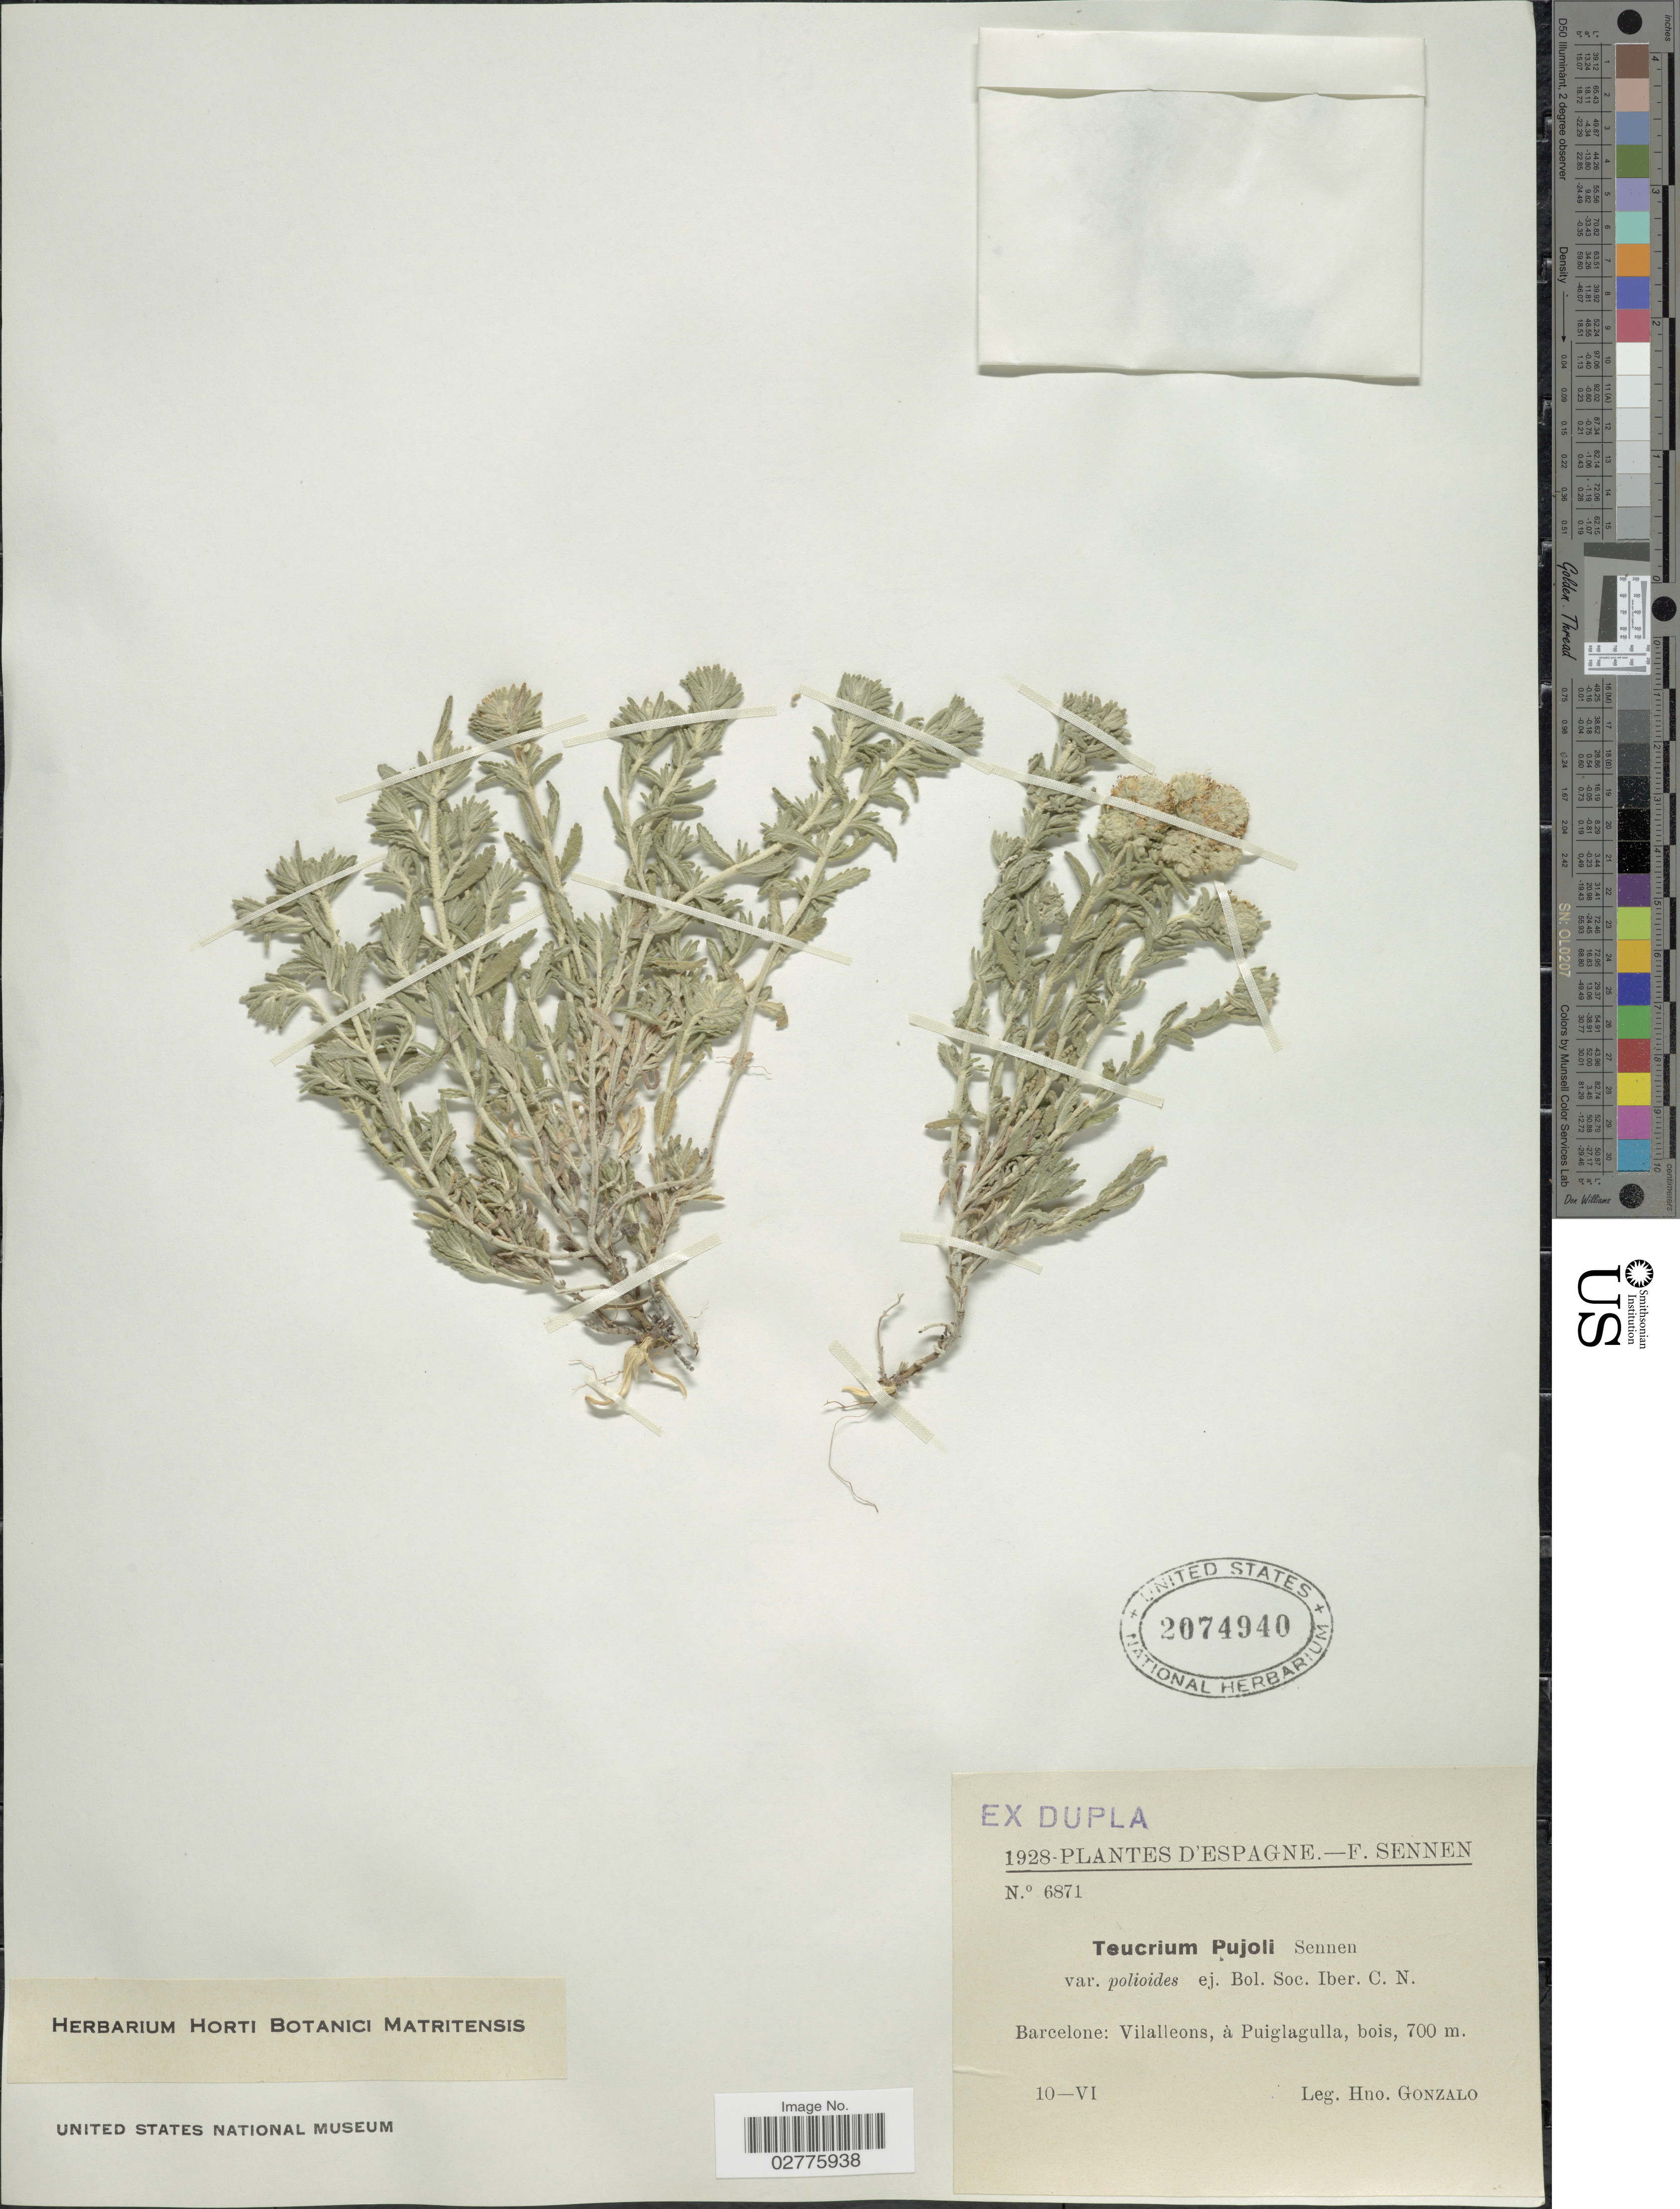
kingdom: Plantae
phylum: Tracheophyta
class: Magnoliopsida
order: Lamiales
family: Lamiaceae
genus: Teucrium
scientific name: Teucrium polium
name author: L.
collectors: H. Gonzalo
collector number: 6871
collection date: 1928-06-10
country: Spain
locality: D'Espagne. Barcelone: Vilalleons, à Puiglagulla, bois.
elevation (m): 700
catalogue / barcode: US 2074940